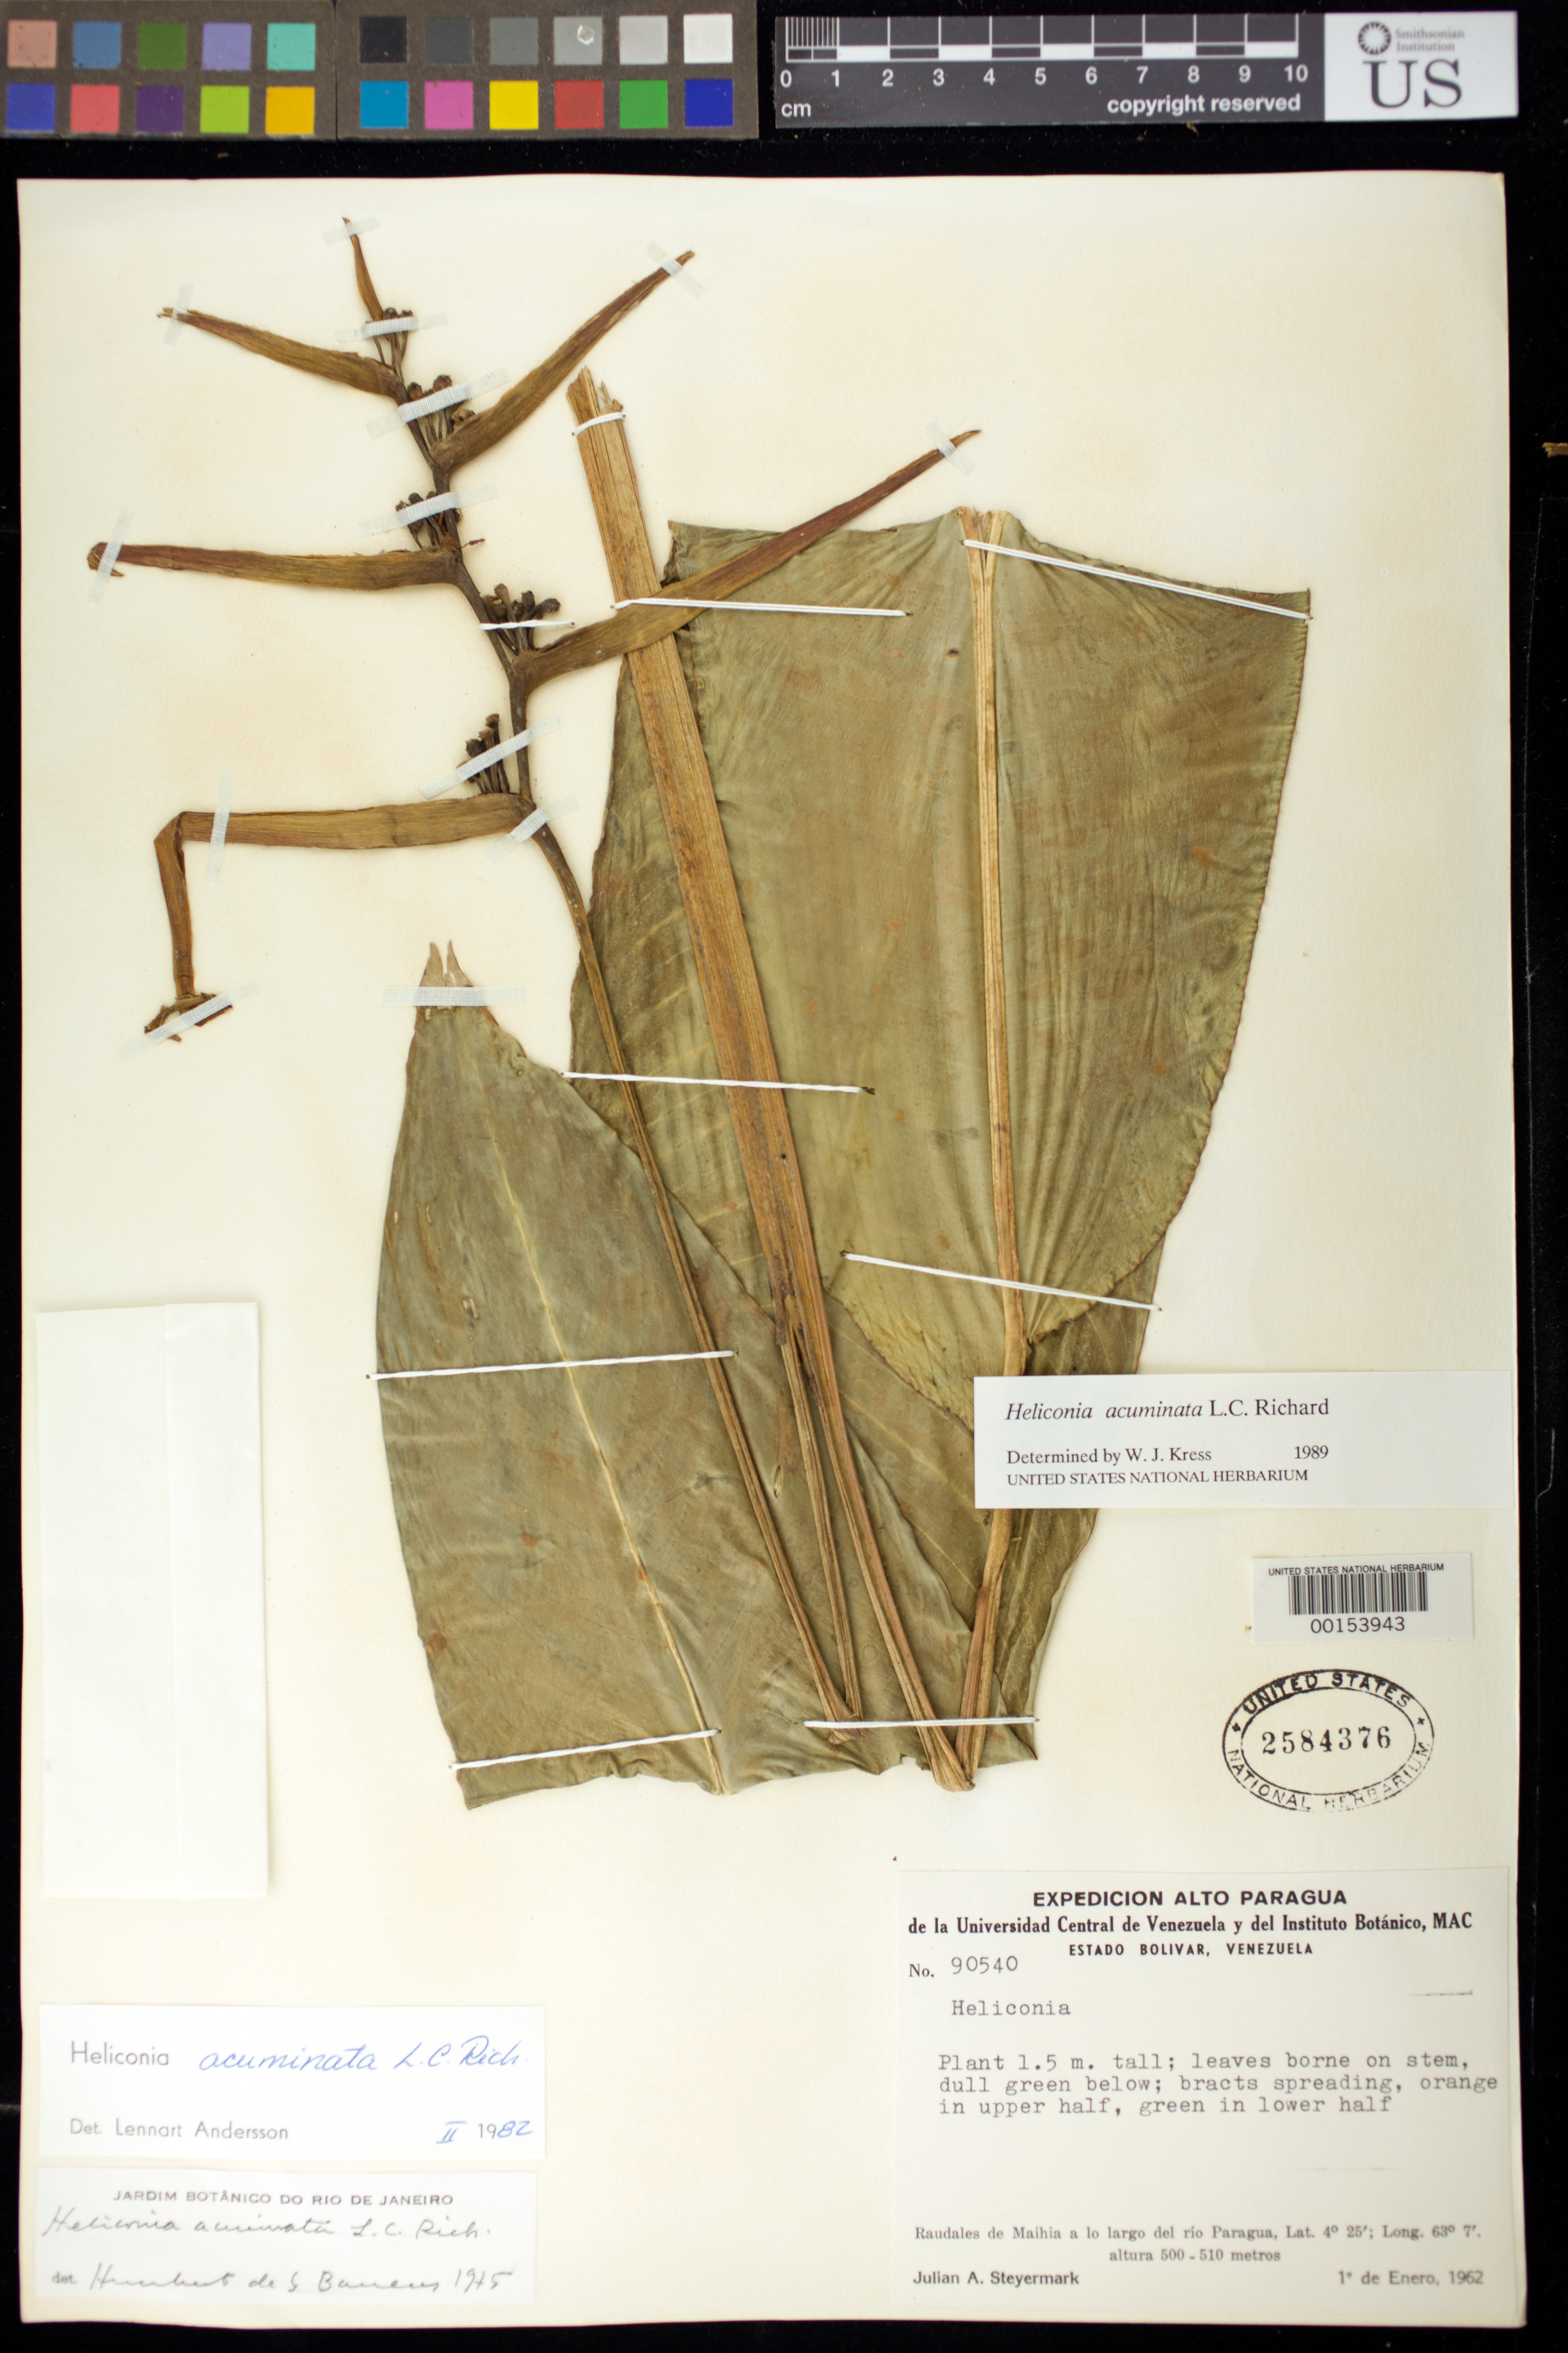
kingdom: Plantae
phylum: Tracheophyta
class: Liliopsida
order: Zingiberales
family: Heliconiaceae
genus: Heliconia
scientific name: Heliconia acuminata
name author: A. Rich.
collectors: J. Steyermark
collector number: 90540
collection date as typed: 01 Jan 1962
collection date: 1962-01-01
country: Venezuela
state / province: Bolivar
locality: Raudales de maihia along rio paragua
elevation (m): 500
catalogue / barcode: US 2584376